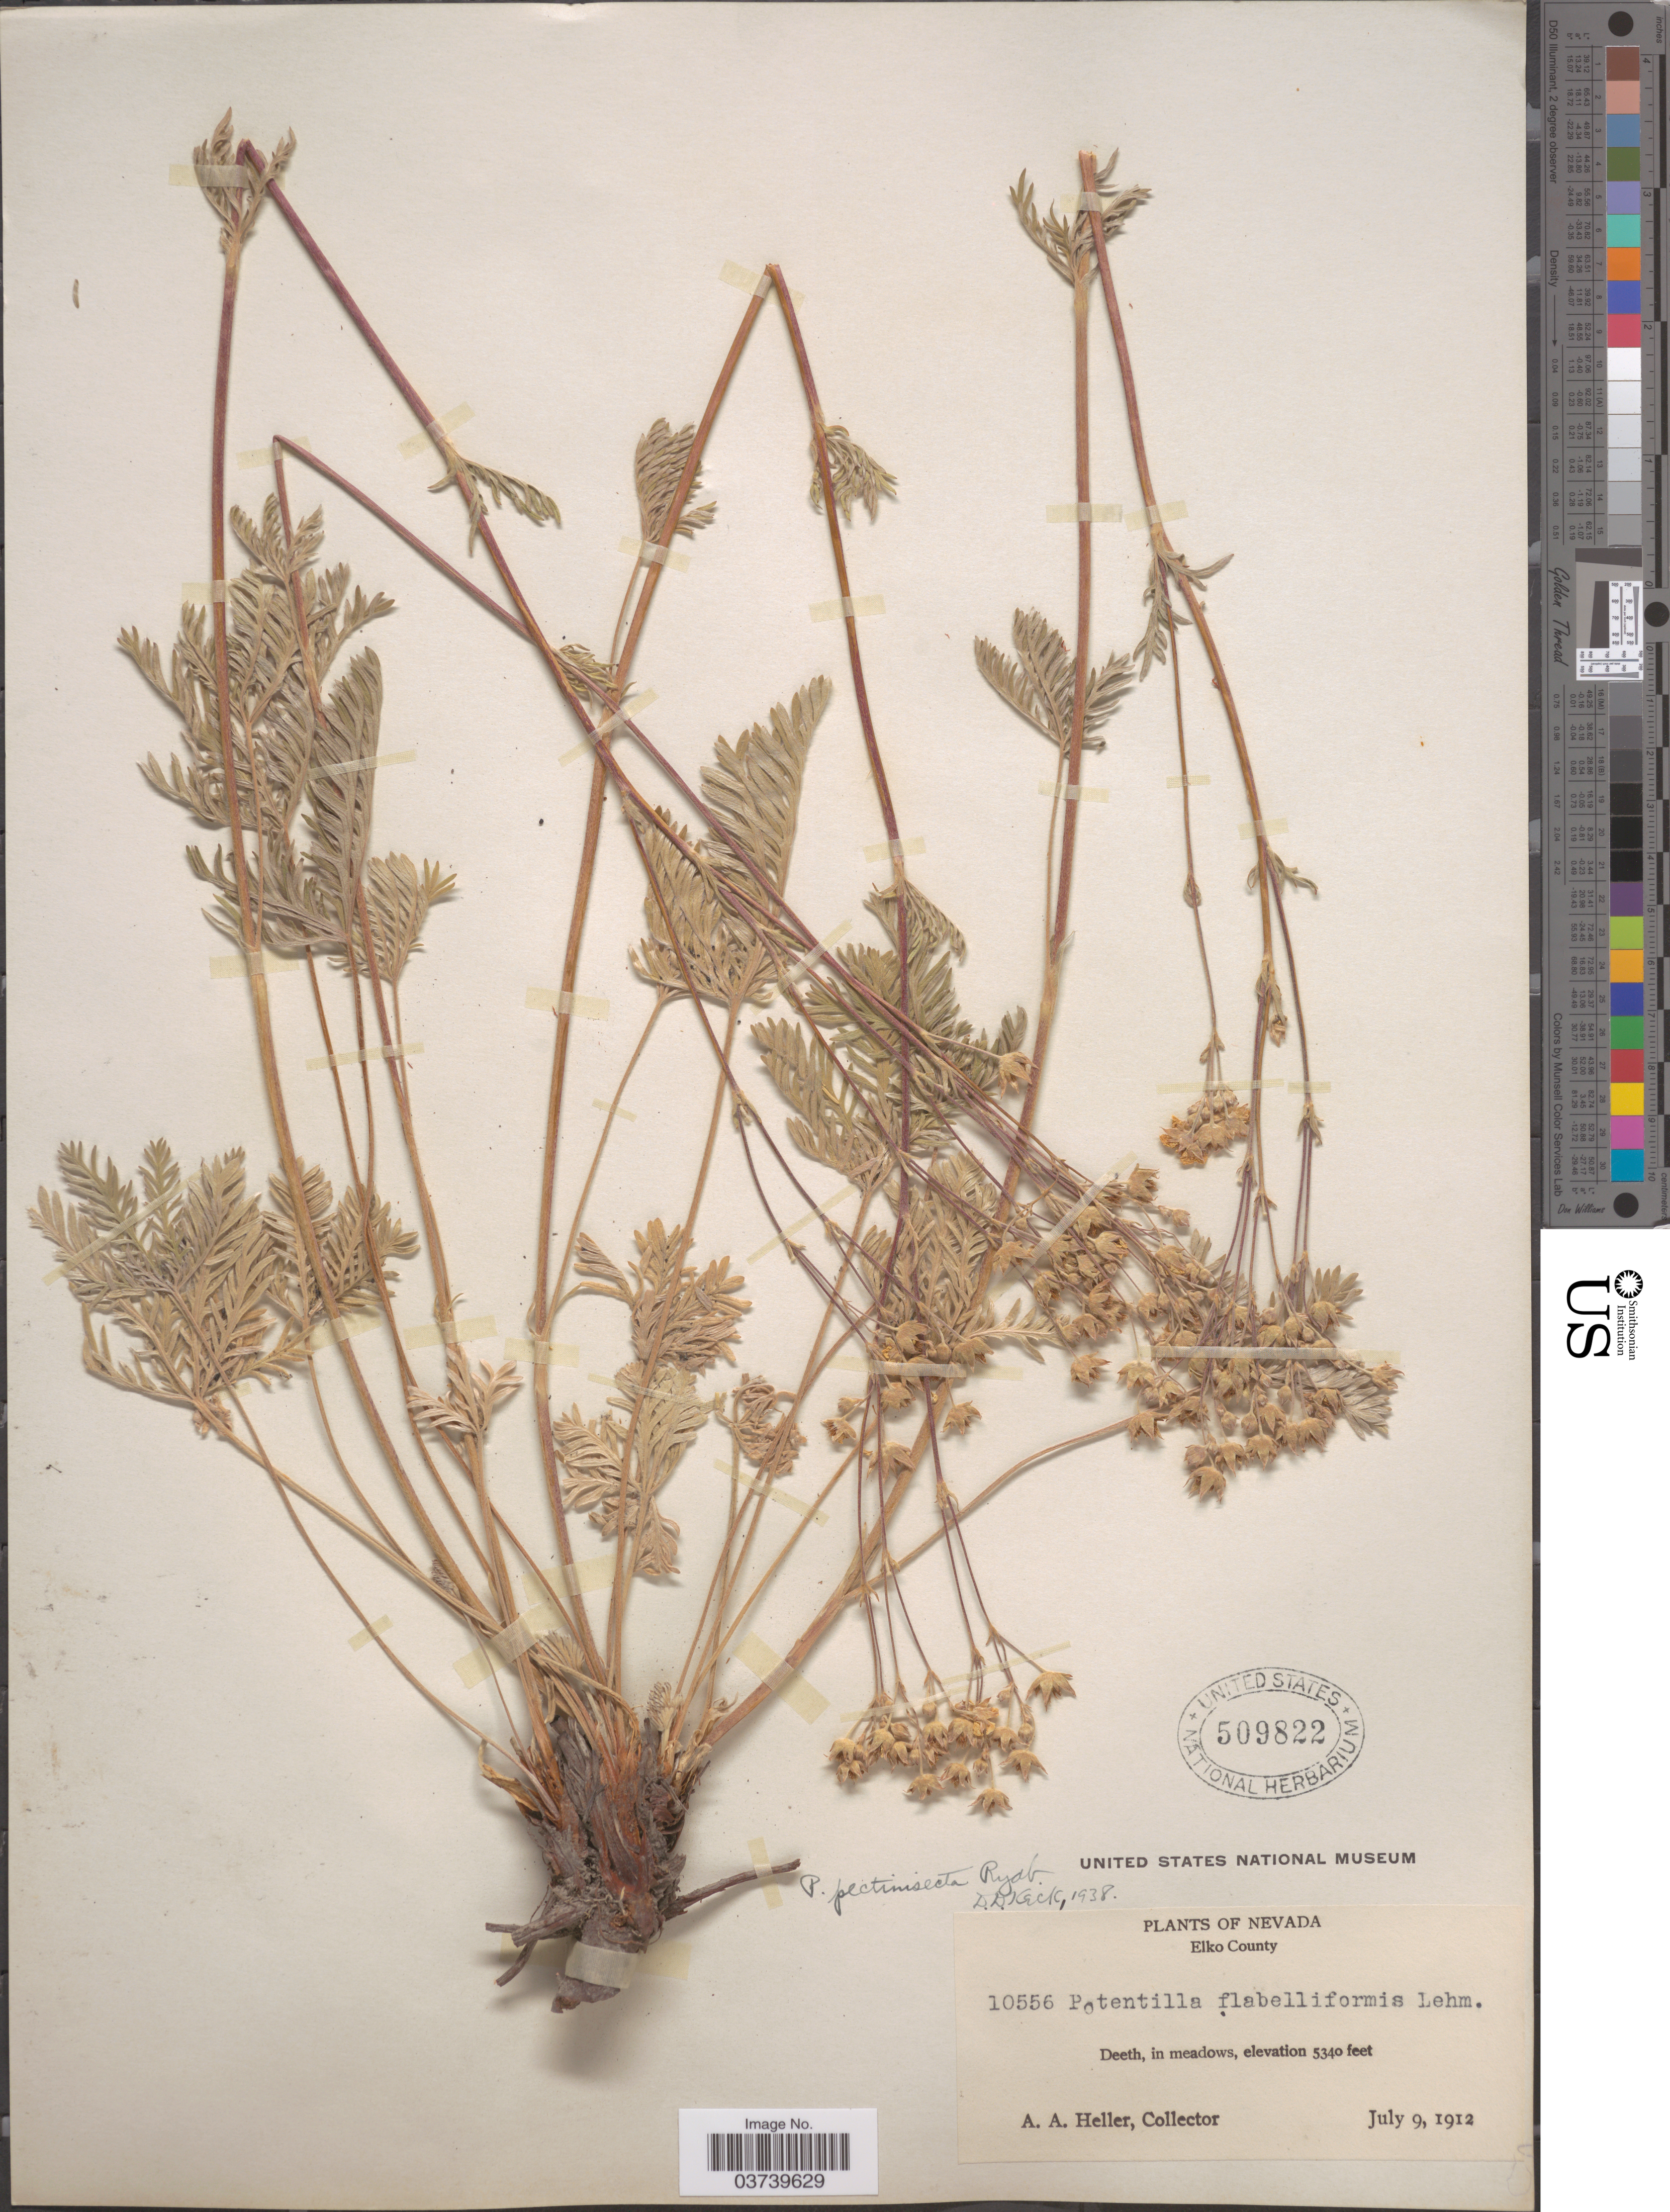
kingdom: Plantae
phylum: Tracheophyta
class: Magnoliopsida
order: Rosales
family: Rosaceae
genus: Potentilla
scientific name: Potentilla gracilis var. elmeri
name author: (Rydb.) Jeps.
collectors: A. A. Heller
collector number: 10556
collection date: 1912-07-09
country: United States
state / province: Nevada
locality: Elko County. Deeth, in meadows.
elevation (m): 1628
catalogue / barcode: US 509822